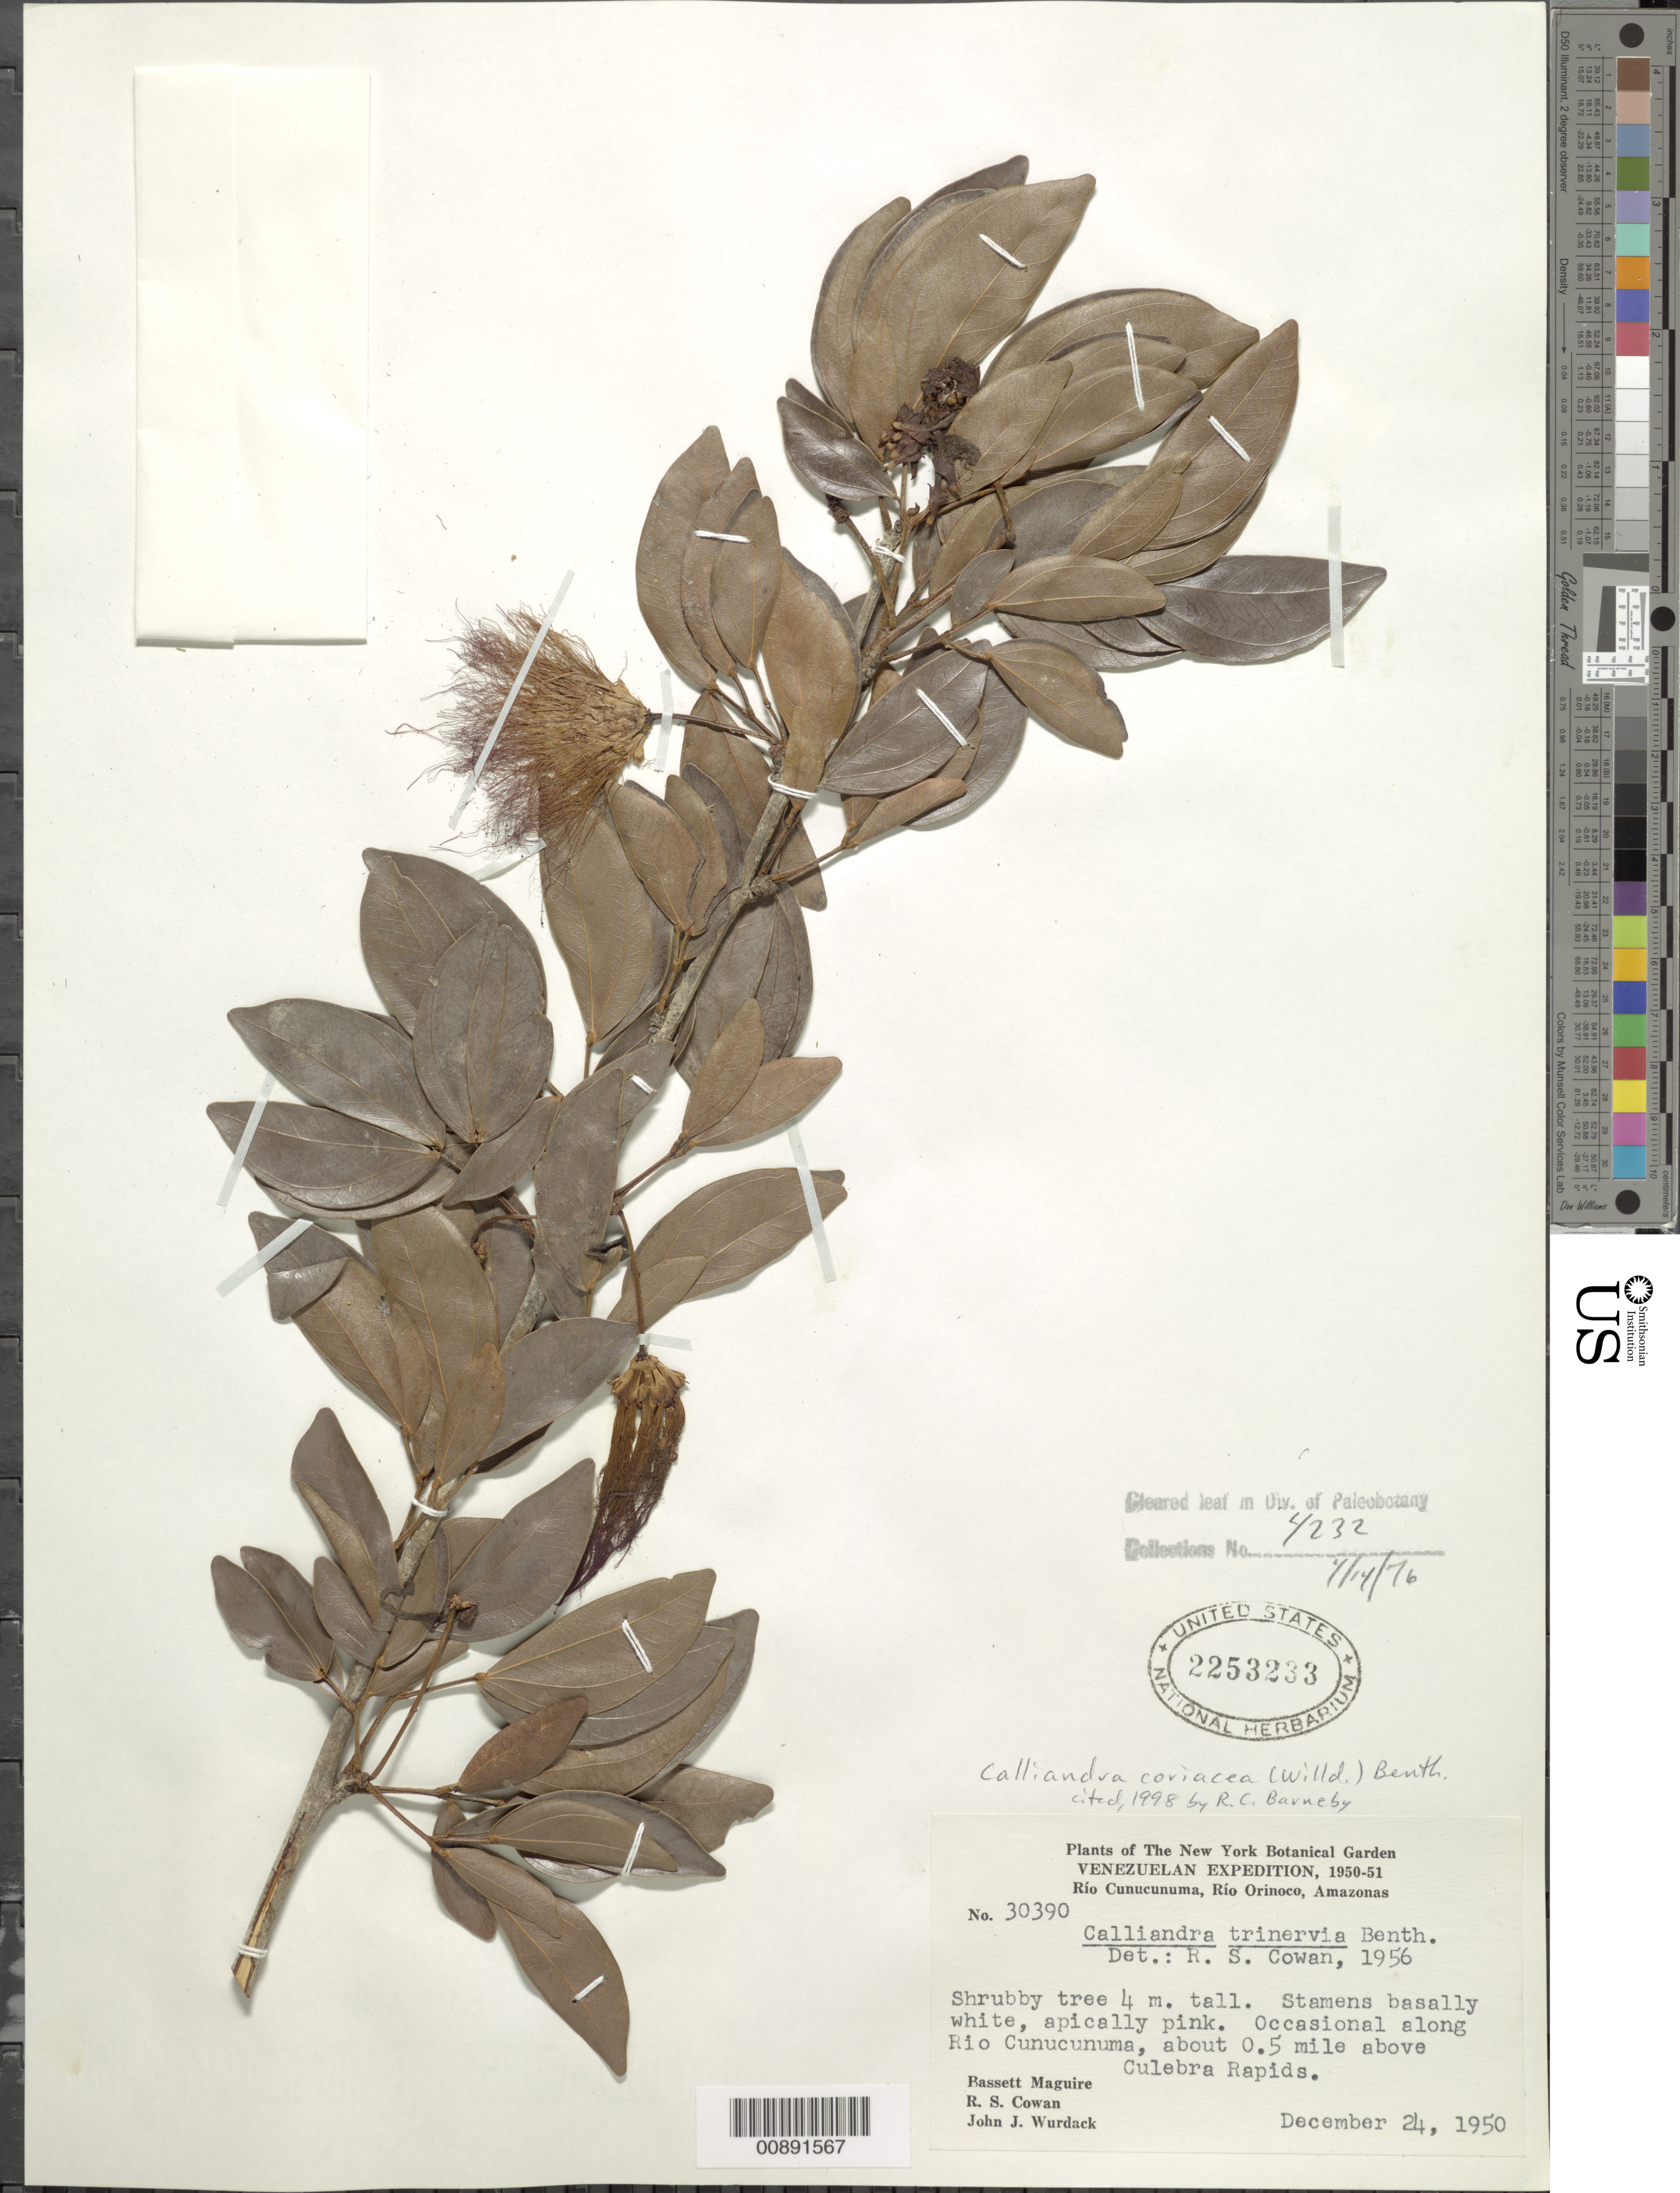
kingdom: Plantae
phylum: Tracheophyta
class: Magnoliopsida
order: Fabales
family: Fabaceae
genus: Calliandra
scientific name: Calliandra coriacea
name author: (Humb. & Bonpl. ex Willd.) Benth.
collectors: B. Maguire, R. S. Cowan & J. J. Wurdack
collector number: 30390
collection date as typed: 24-Dec-50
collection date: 1950-12-24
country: Venezuela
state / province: Amazonas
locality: Río Cunucunuma, Culebra Rapids, 0.5 miles above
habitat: Along river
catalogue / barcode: US 2253233